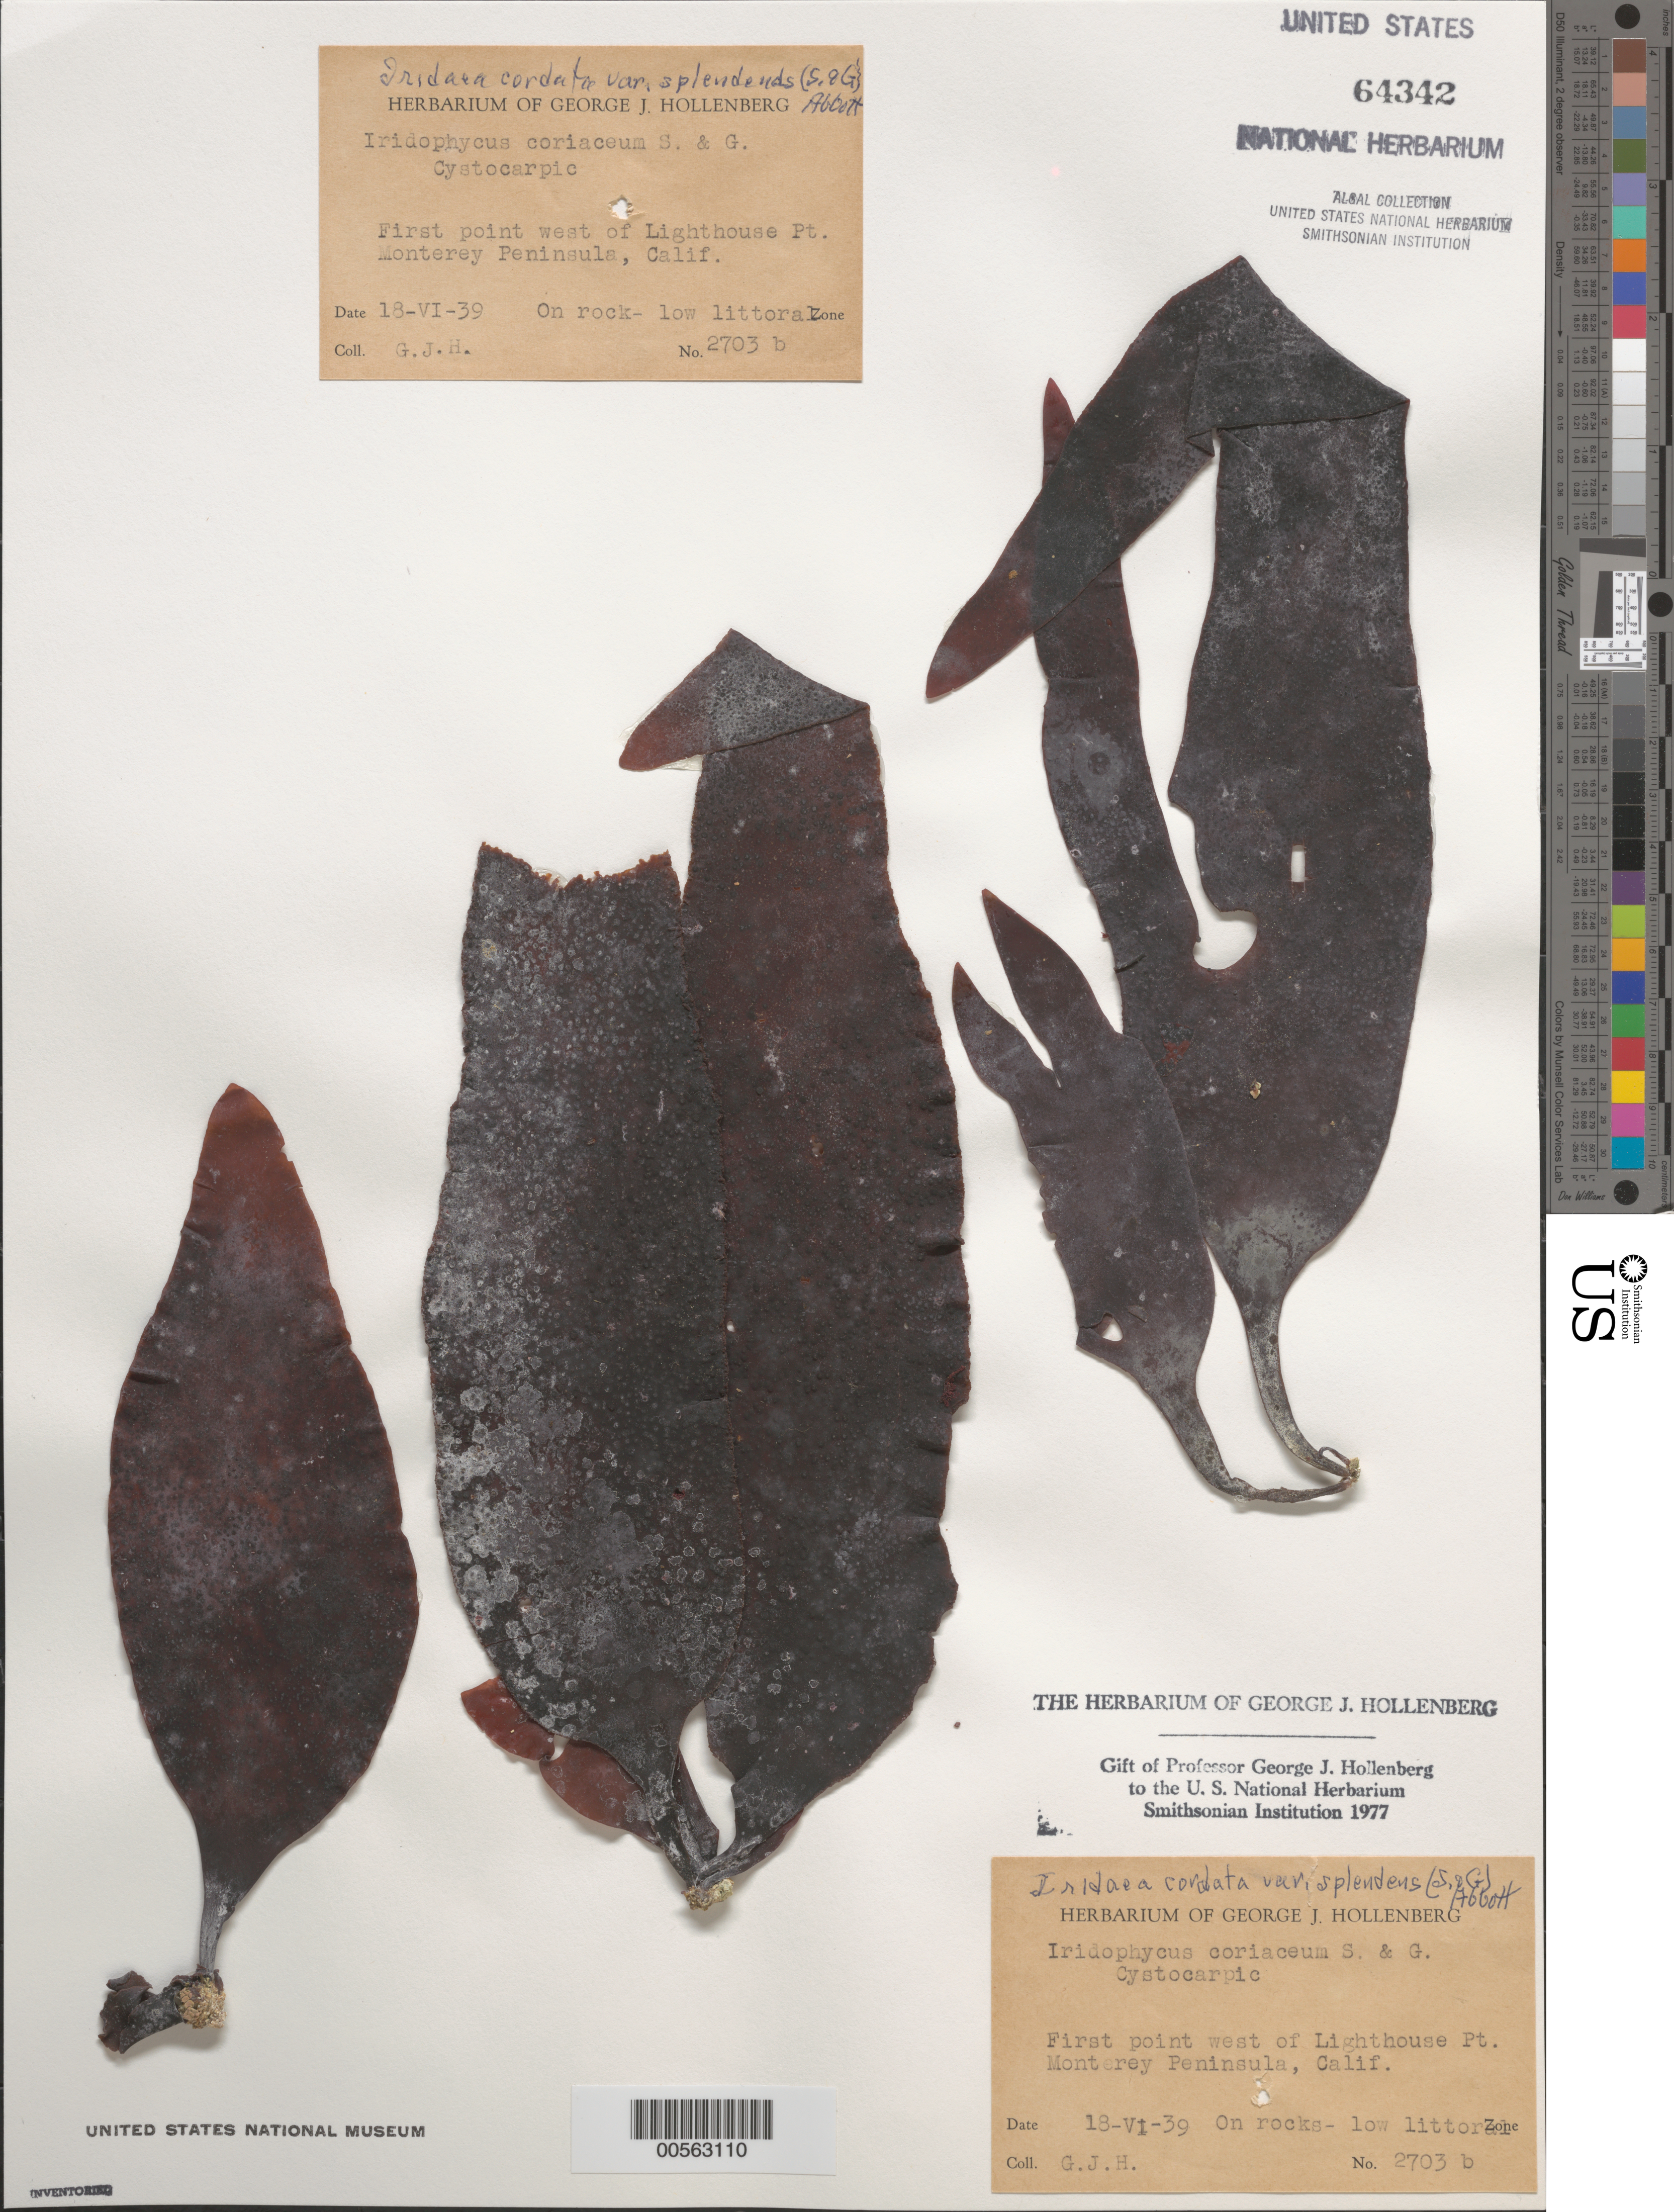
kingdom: Plantae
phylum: Rhodophyta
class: Florideophyceae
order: Gigartinales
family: Gigartinaceae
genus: Iridaea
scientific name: Iridaea cordata var. splendens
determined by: Hollenberg, George J.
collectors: G. Hollenberg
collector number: GJH 2703b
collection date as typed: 18 Jun 1939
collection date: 1939-06-18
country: United States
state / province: California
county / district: Monterey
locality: Monterey Peninsula, first point west of Lighthouse Point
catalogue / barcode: US 64342